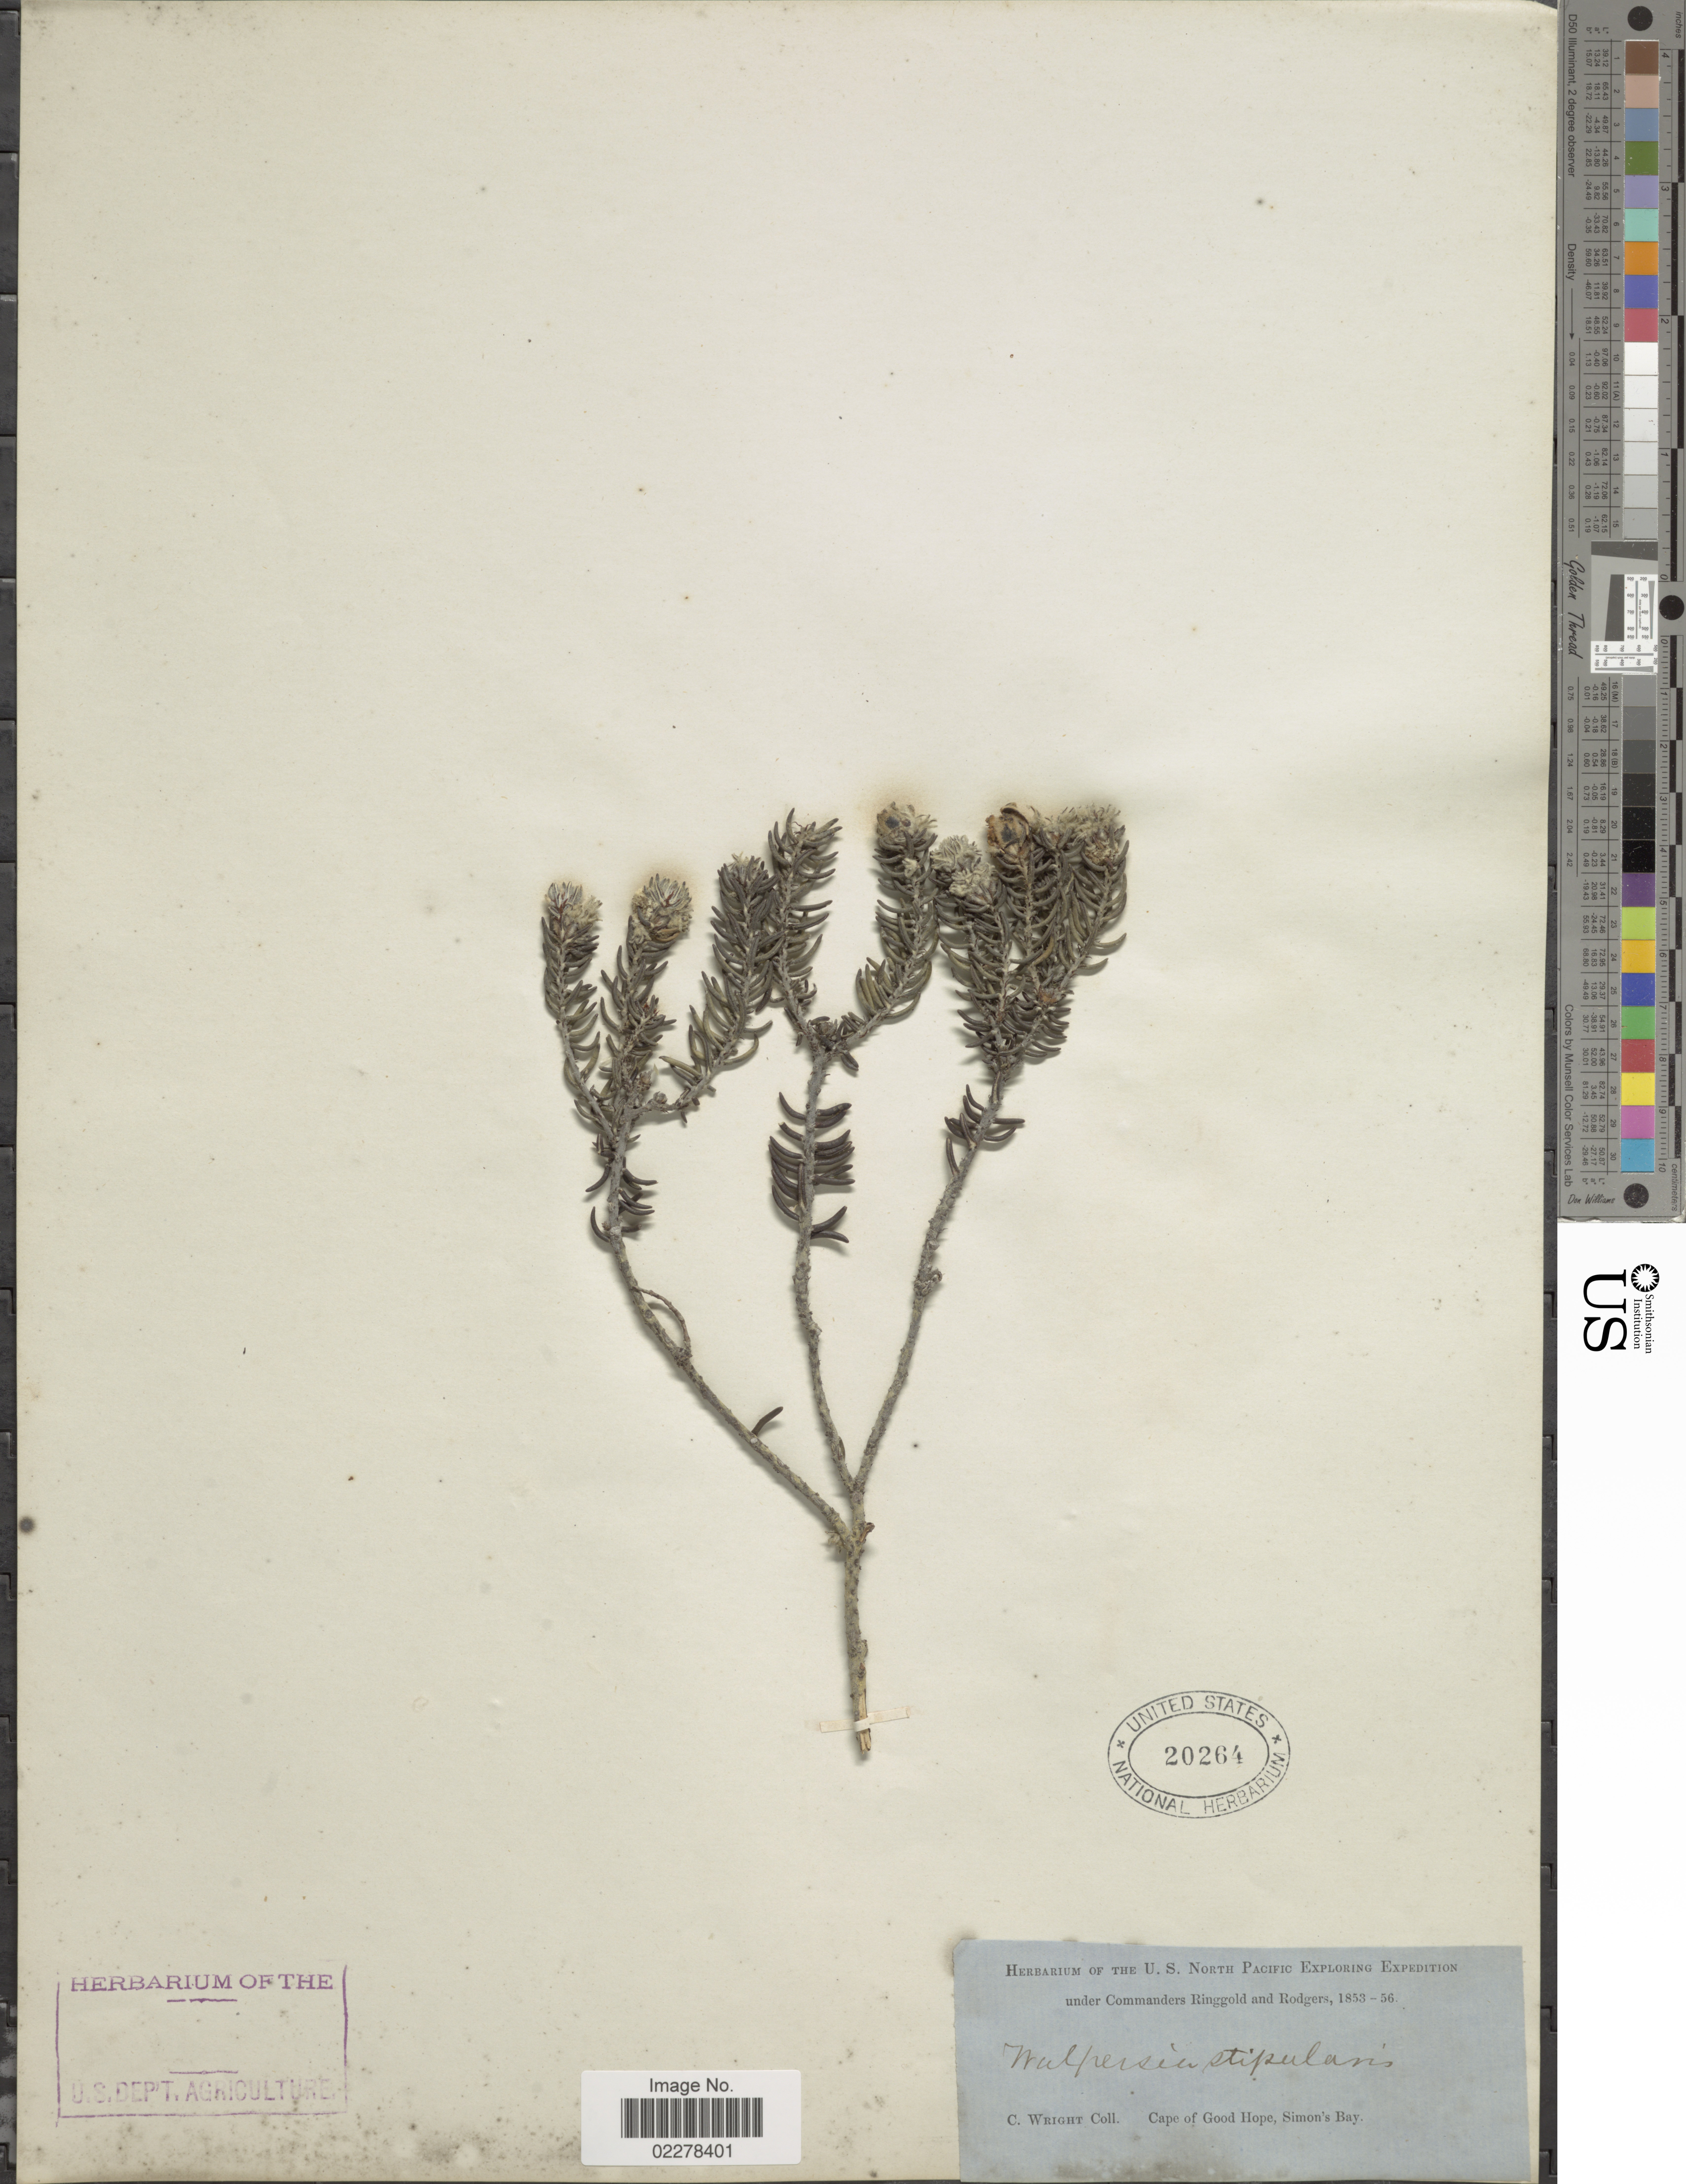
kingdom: Plantae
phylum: Tracheophyta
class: Magnoliopsida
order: Rosales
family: Rhamnaceae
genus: Trichocephalus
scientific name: Trichocephalus stipularis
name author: (L.) Brongn.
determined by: Strong, Mark T., (BOT), Smithsonian Institution - National Museum of Natural History (UNITED STATES)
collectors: C. Wright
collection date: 1853/1856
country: South Africa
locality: Cape of Good Hope, Simon's Bay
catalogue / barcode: US 20264